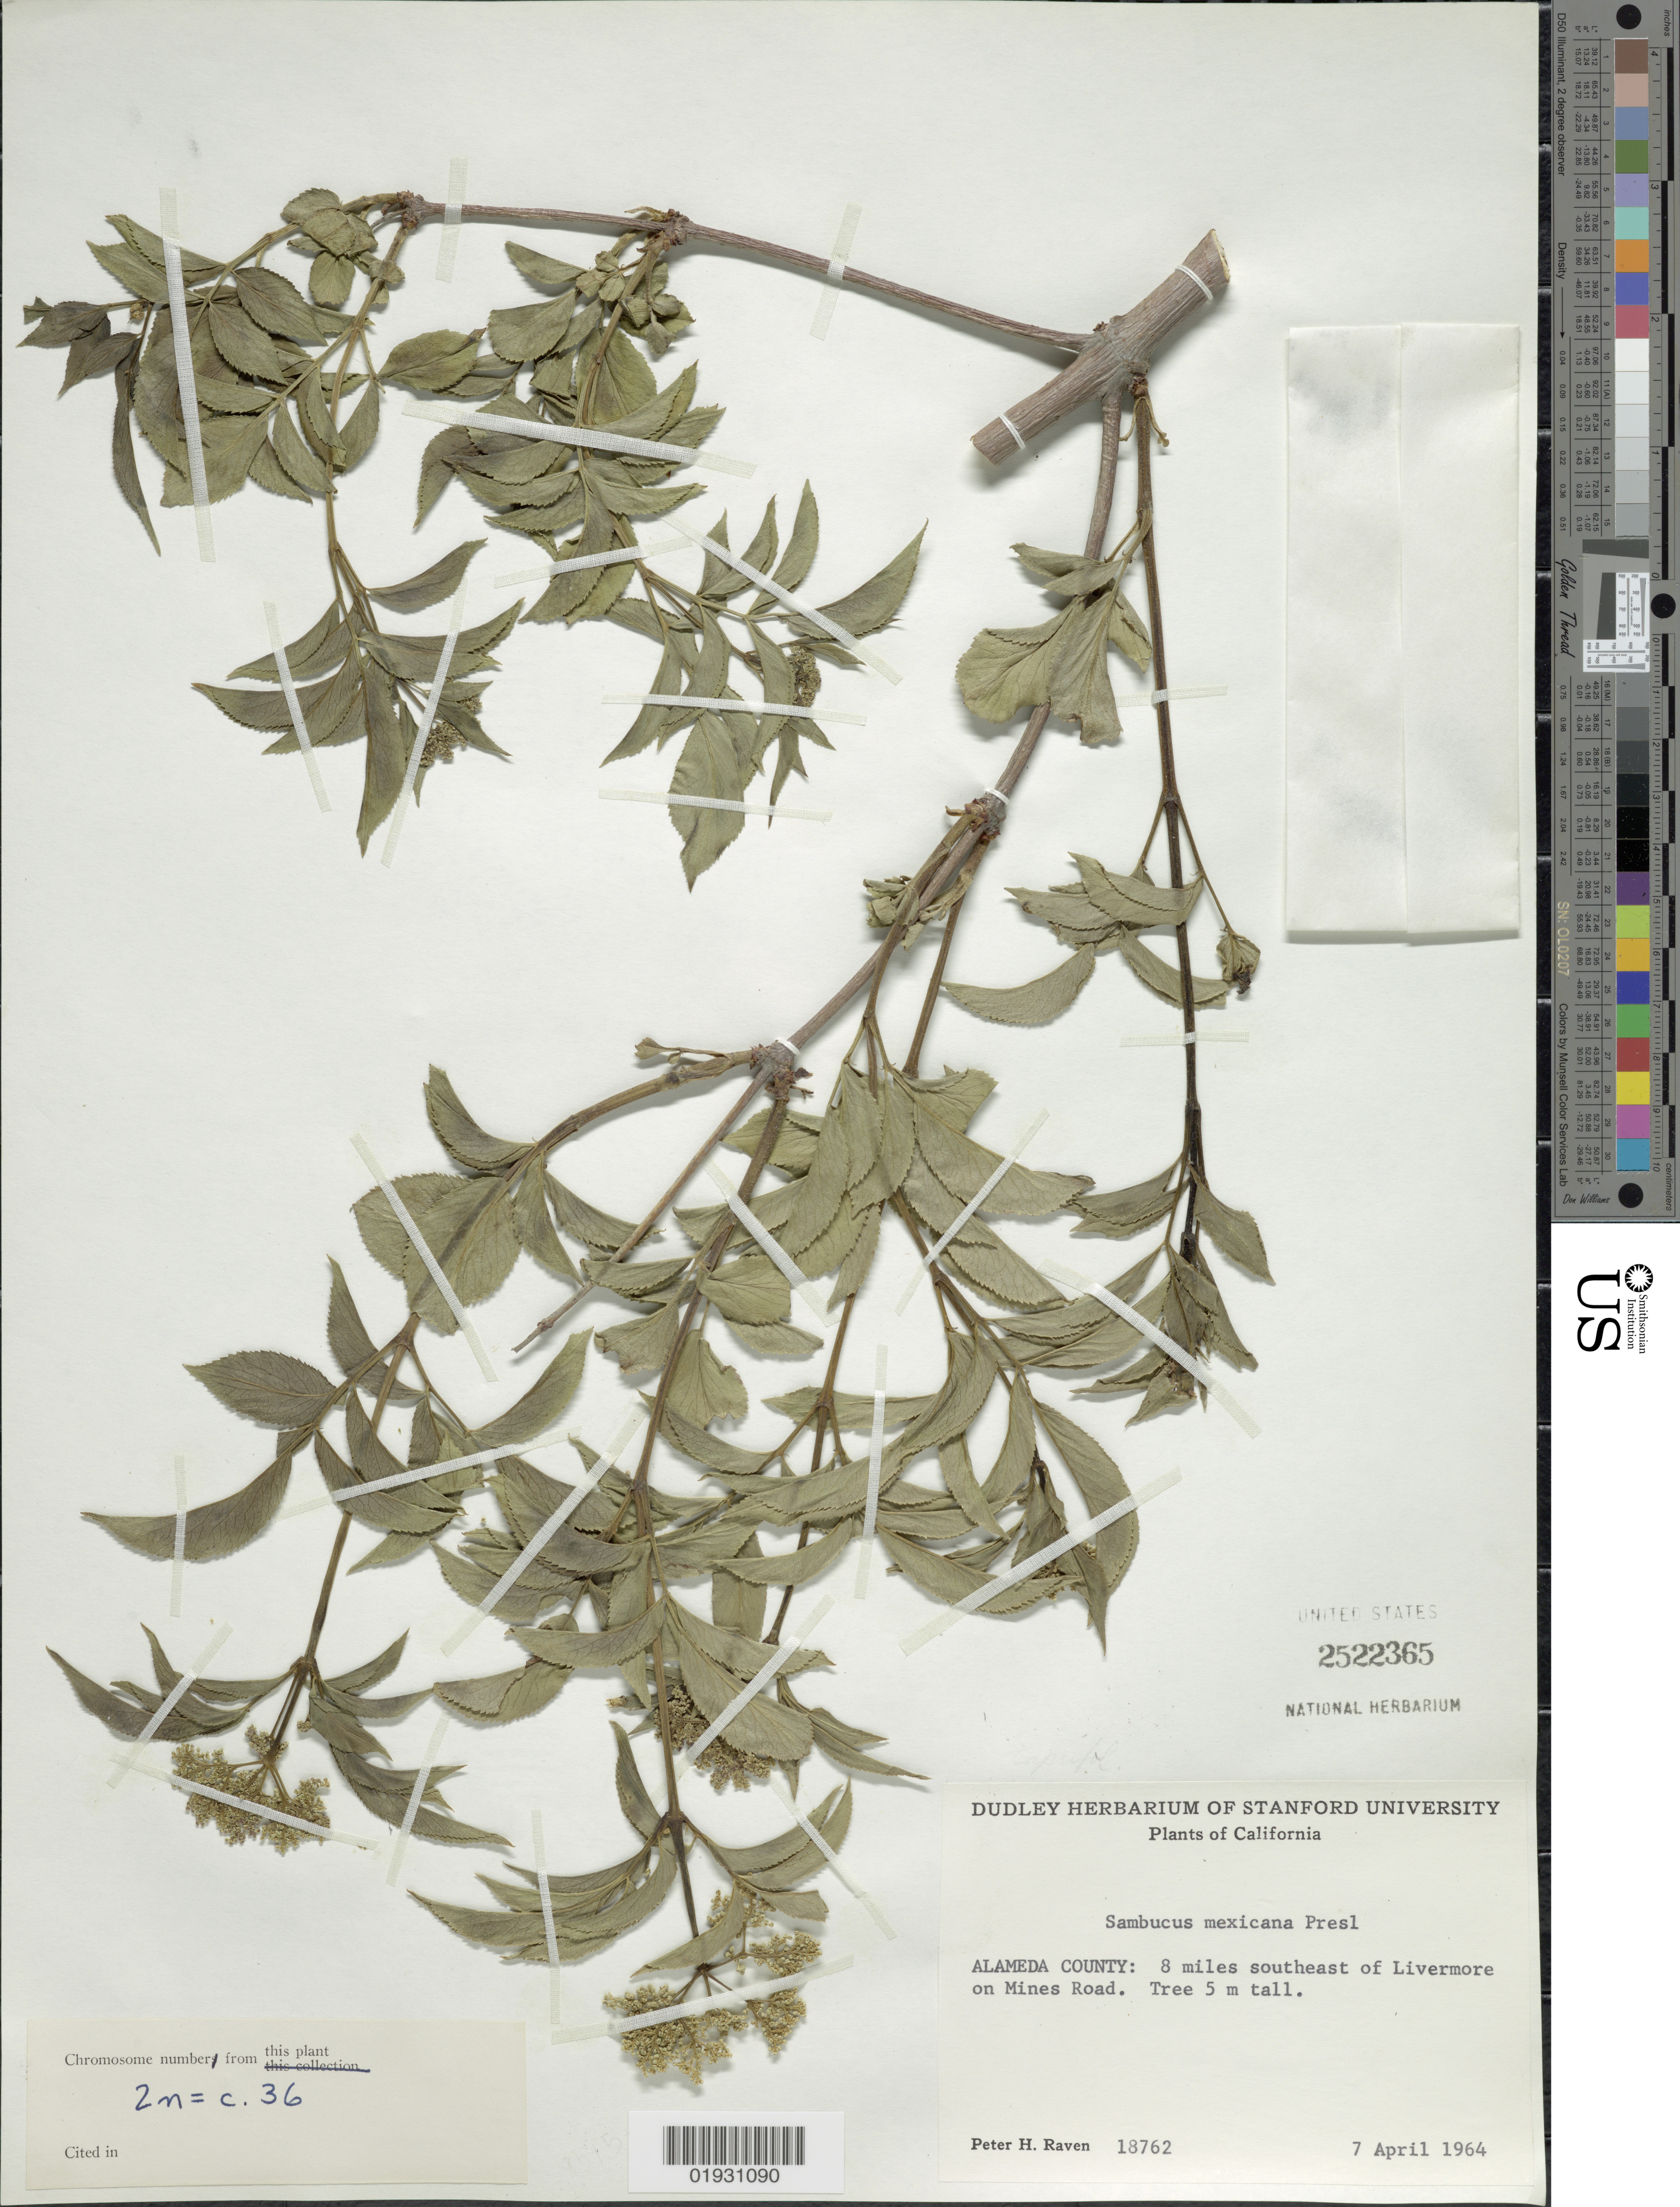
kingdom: Plantae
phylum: Tracheophyta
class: Magnoliopsida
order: Dipsacales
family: Viburnaceae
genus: Sambucus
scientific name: Sambucus mexicana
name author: C. Presl ex DC.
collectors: P. Raven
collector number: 18762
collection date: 1964-04-07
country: United States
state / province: California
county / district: Alameda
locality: Alameda County: 8 miles southeast of Livermore on Mines Road.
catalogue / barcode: US 2522365